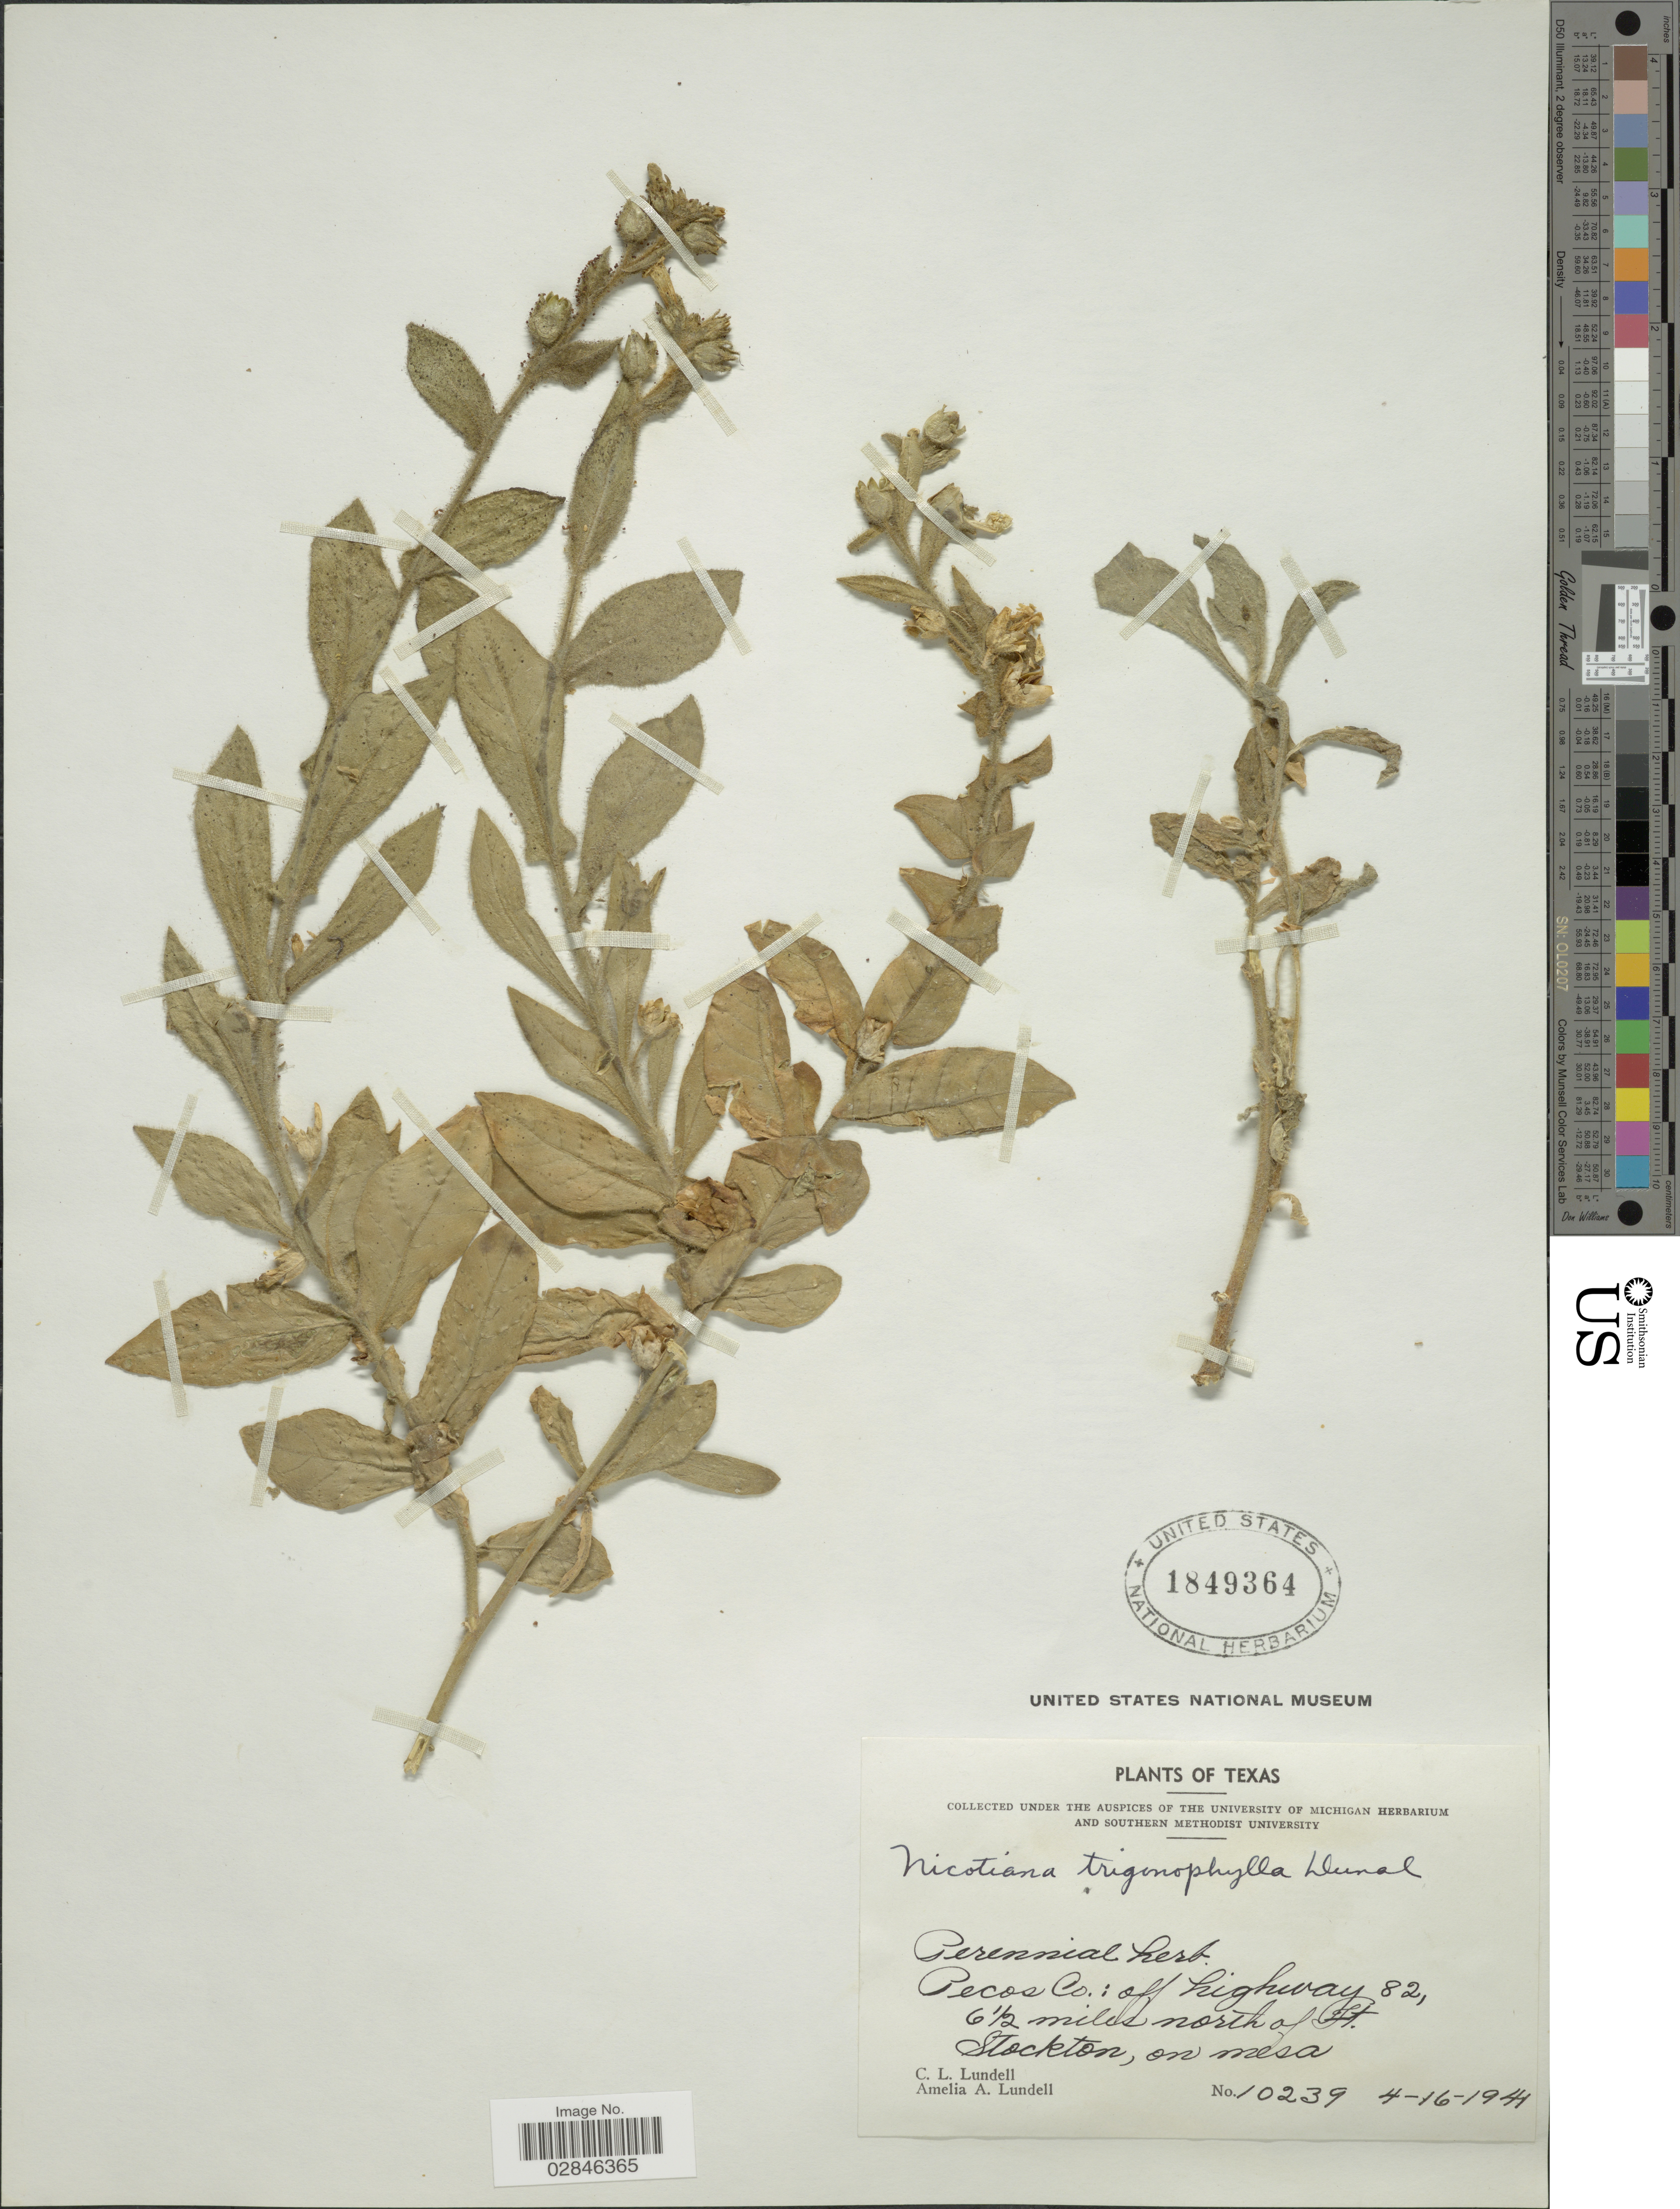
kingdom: Plantae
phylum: Tracheophyta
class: Magnoliopsida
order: Solanales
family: Solanaceae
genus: Nicotiana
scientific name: Nicotiana trigonophylla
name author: Dunal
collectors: C. L. Lundell & A. A. Lundell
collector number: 10239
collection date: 1944-04-16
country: United States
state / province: Texas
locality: Pecos Co.: off highway 82, 6½ miles north of Ft. Stockton, on mesa.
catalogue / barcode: US 1849364